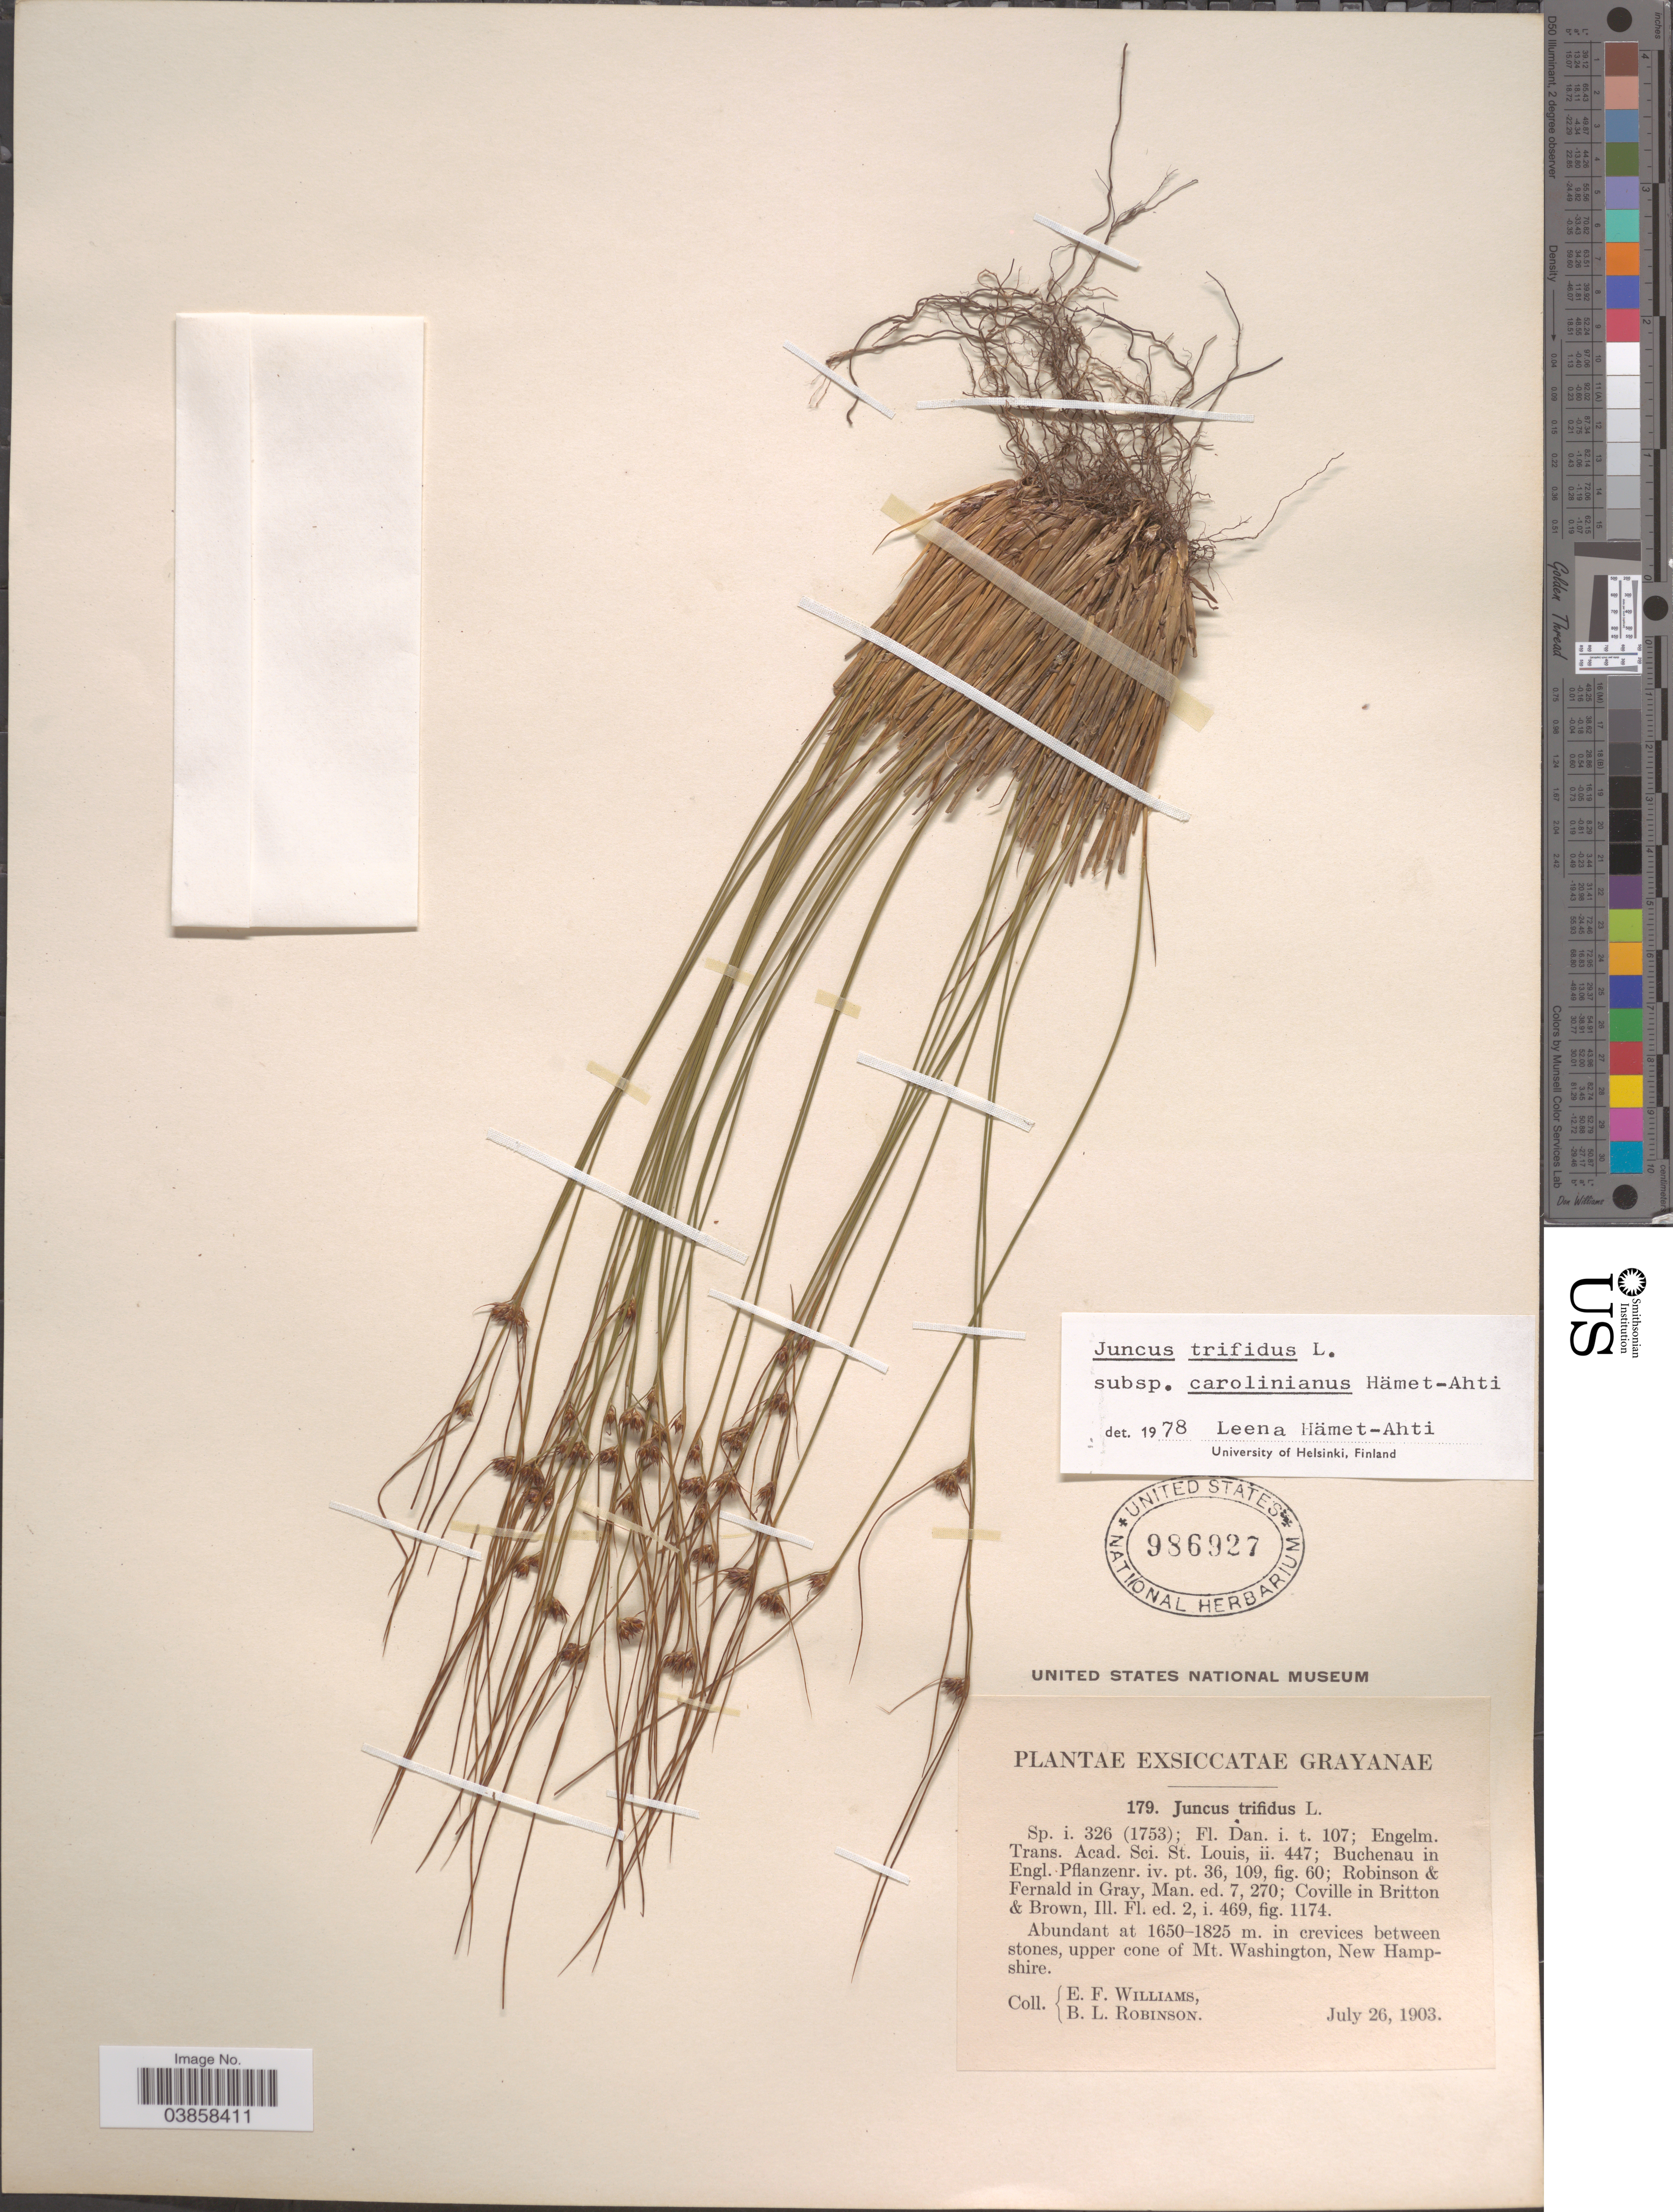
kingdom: Plantae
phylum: Tracheophyta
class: Liliopsida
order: Poales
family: Juncaceae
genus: Juncus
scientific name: Juncus trifidus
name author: L.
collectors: E. Williams & B. L. Robinson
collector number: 179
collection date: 1903-07-26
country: United States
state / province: New Hampshire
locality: Upper cone of Mt. Washington.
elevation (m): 1650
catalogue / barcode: US 986927